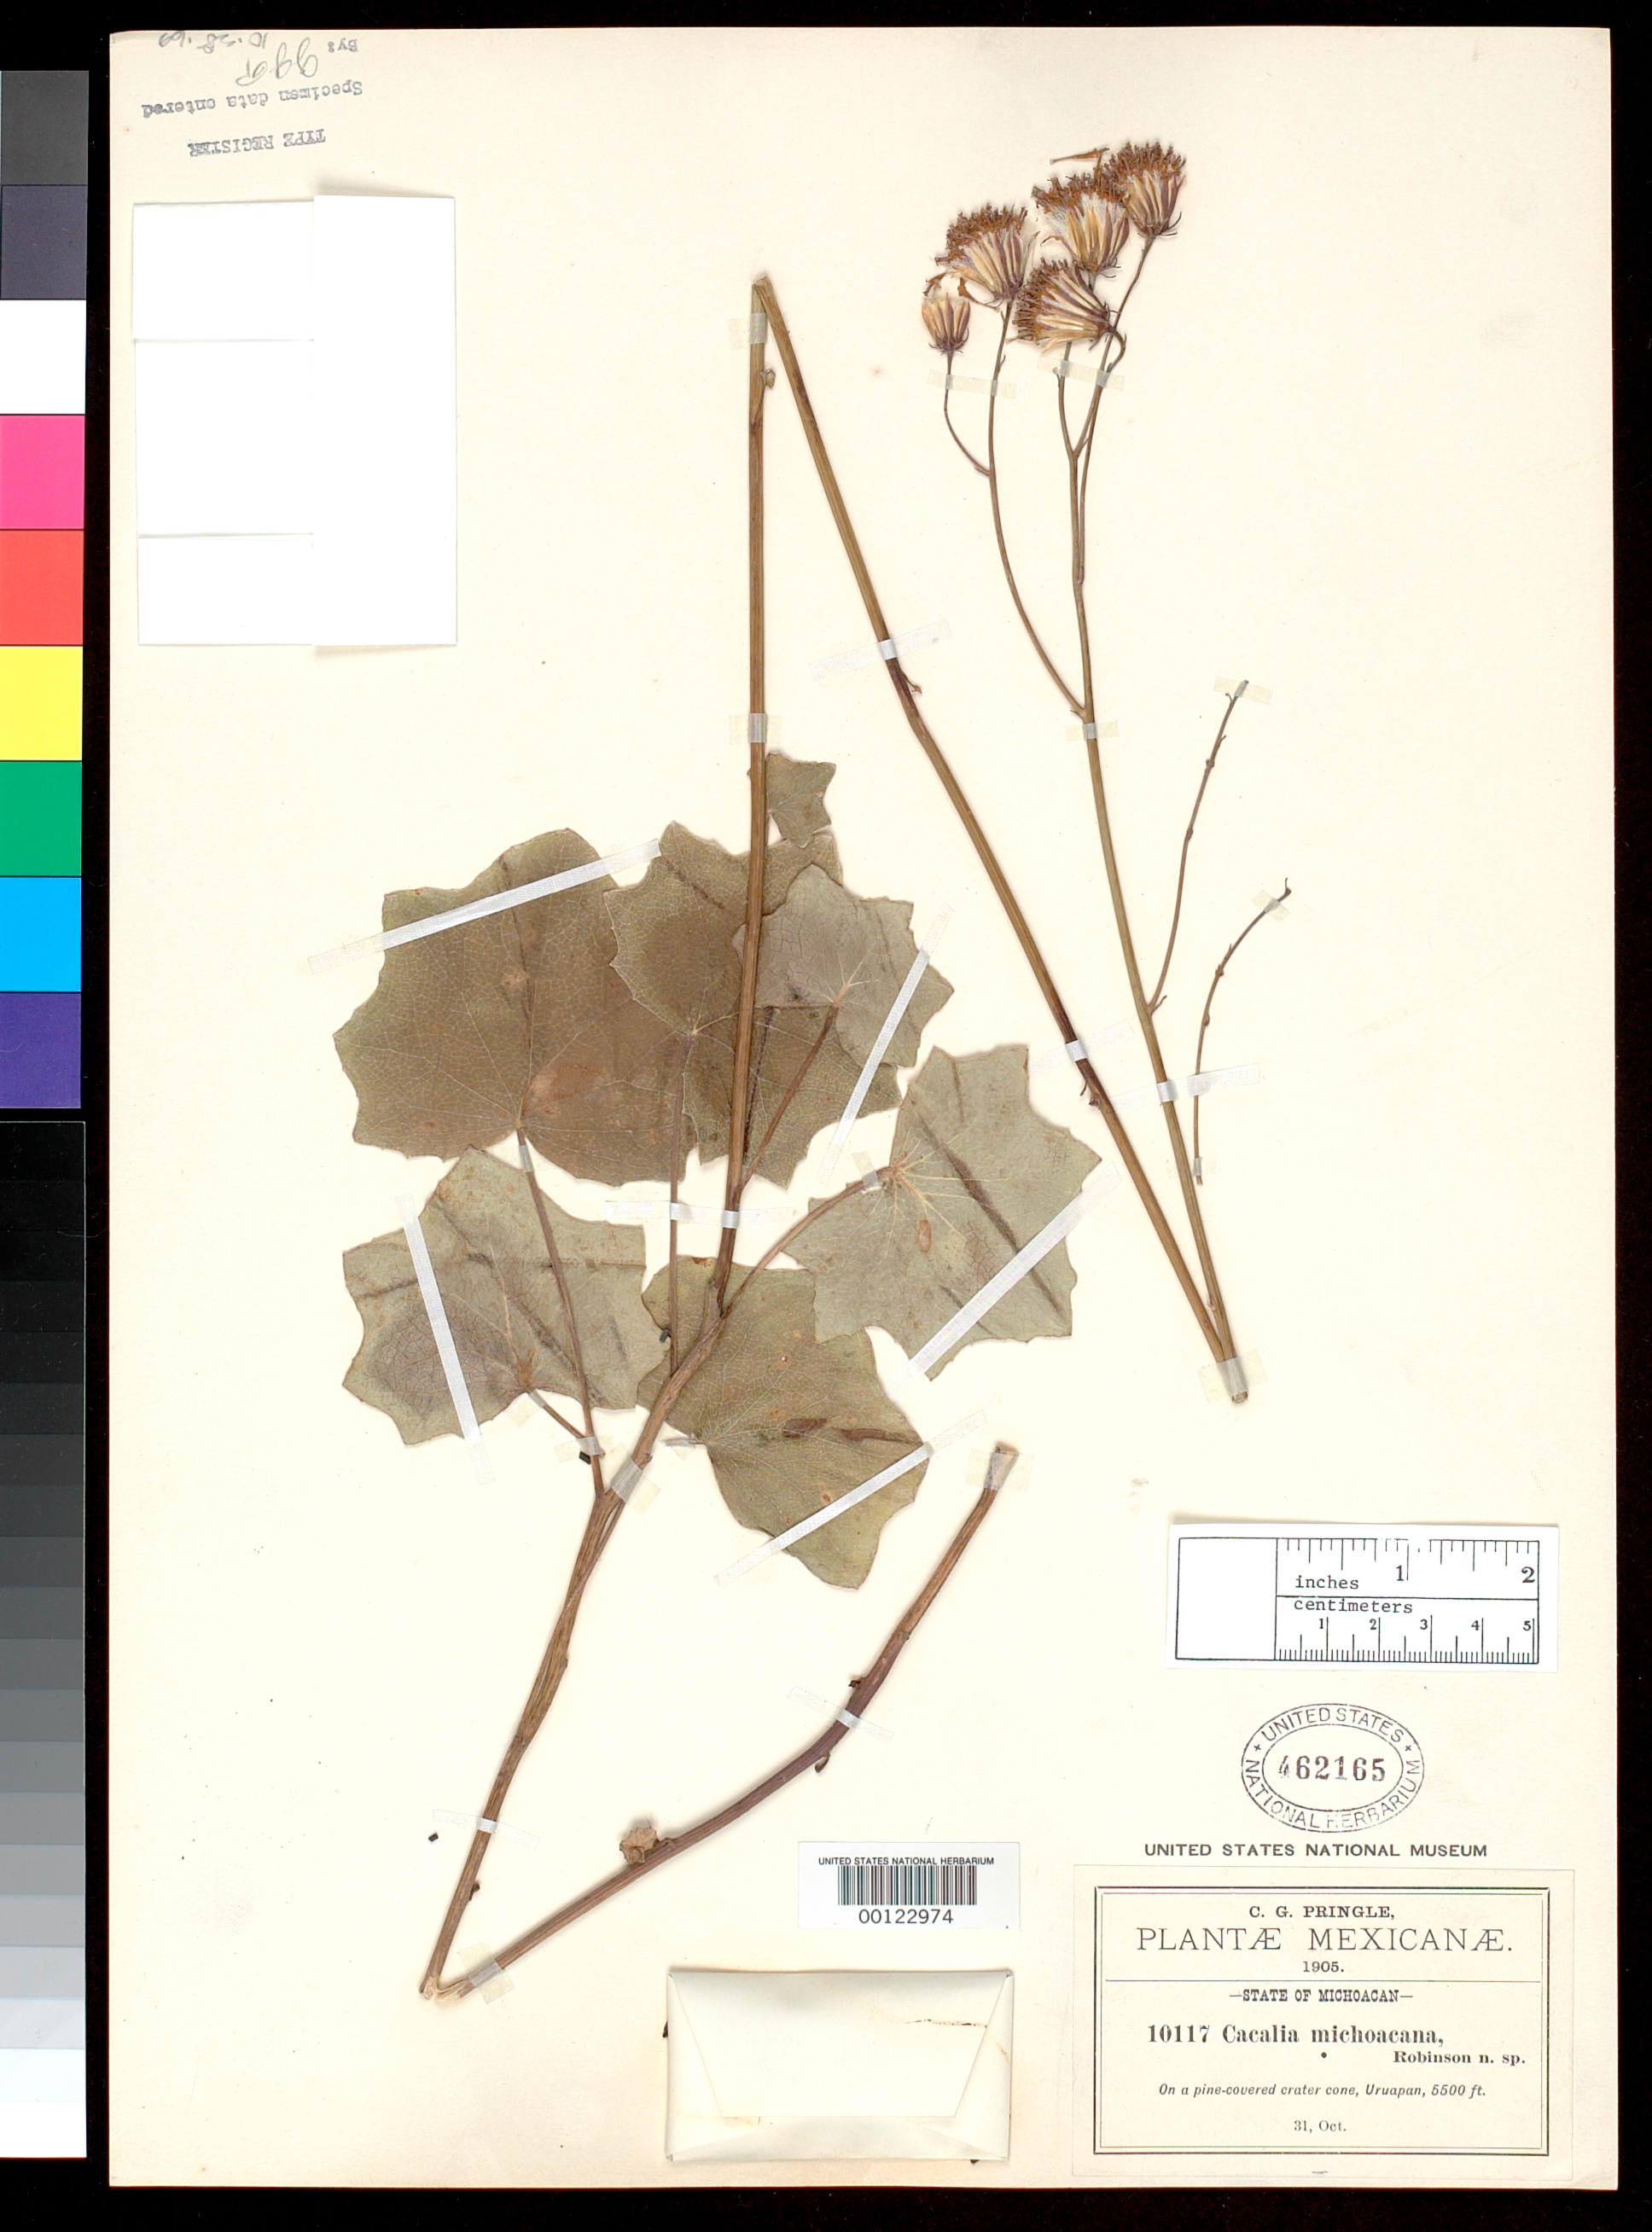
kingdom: Plantae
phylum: Tracheophyta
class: Magnoliopsida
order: Asterales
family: Asteraceae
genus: Cacalia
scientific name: Cacalia michoacana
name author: B.L. Rob.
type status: Isotype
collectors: C. G. Pringle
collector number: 10117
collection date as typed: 31 Oct 1905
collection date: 1905-10-31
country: Mexico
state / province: Michoacán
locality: Uruapan.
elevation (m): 1680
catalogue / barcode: US 462165